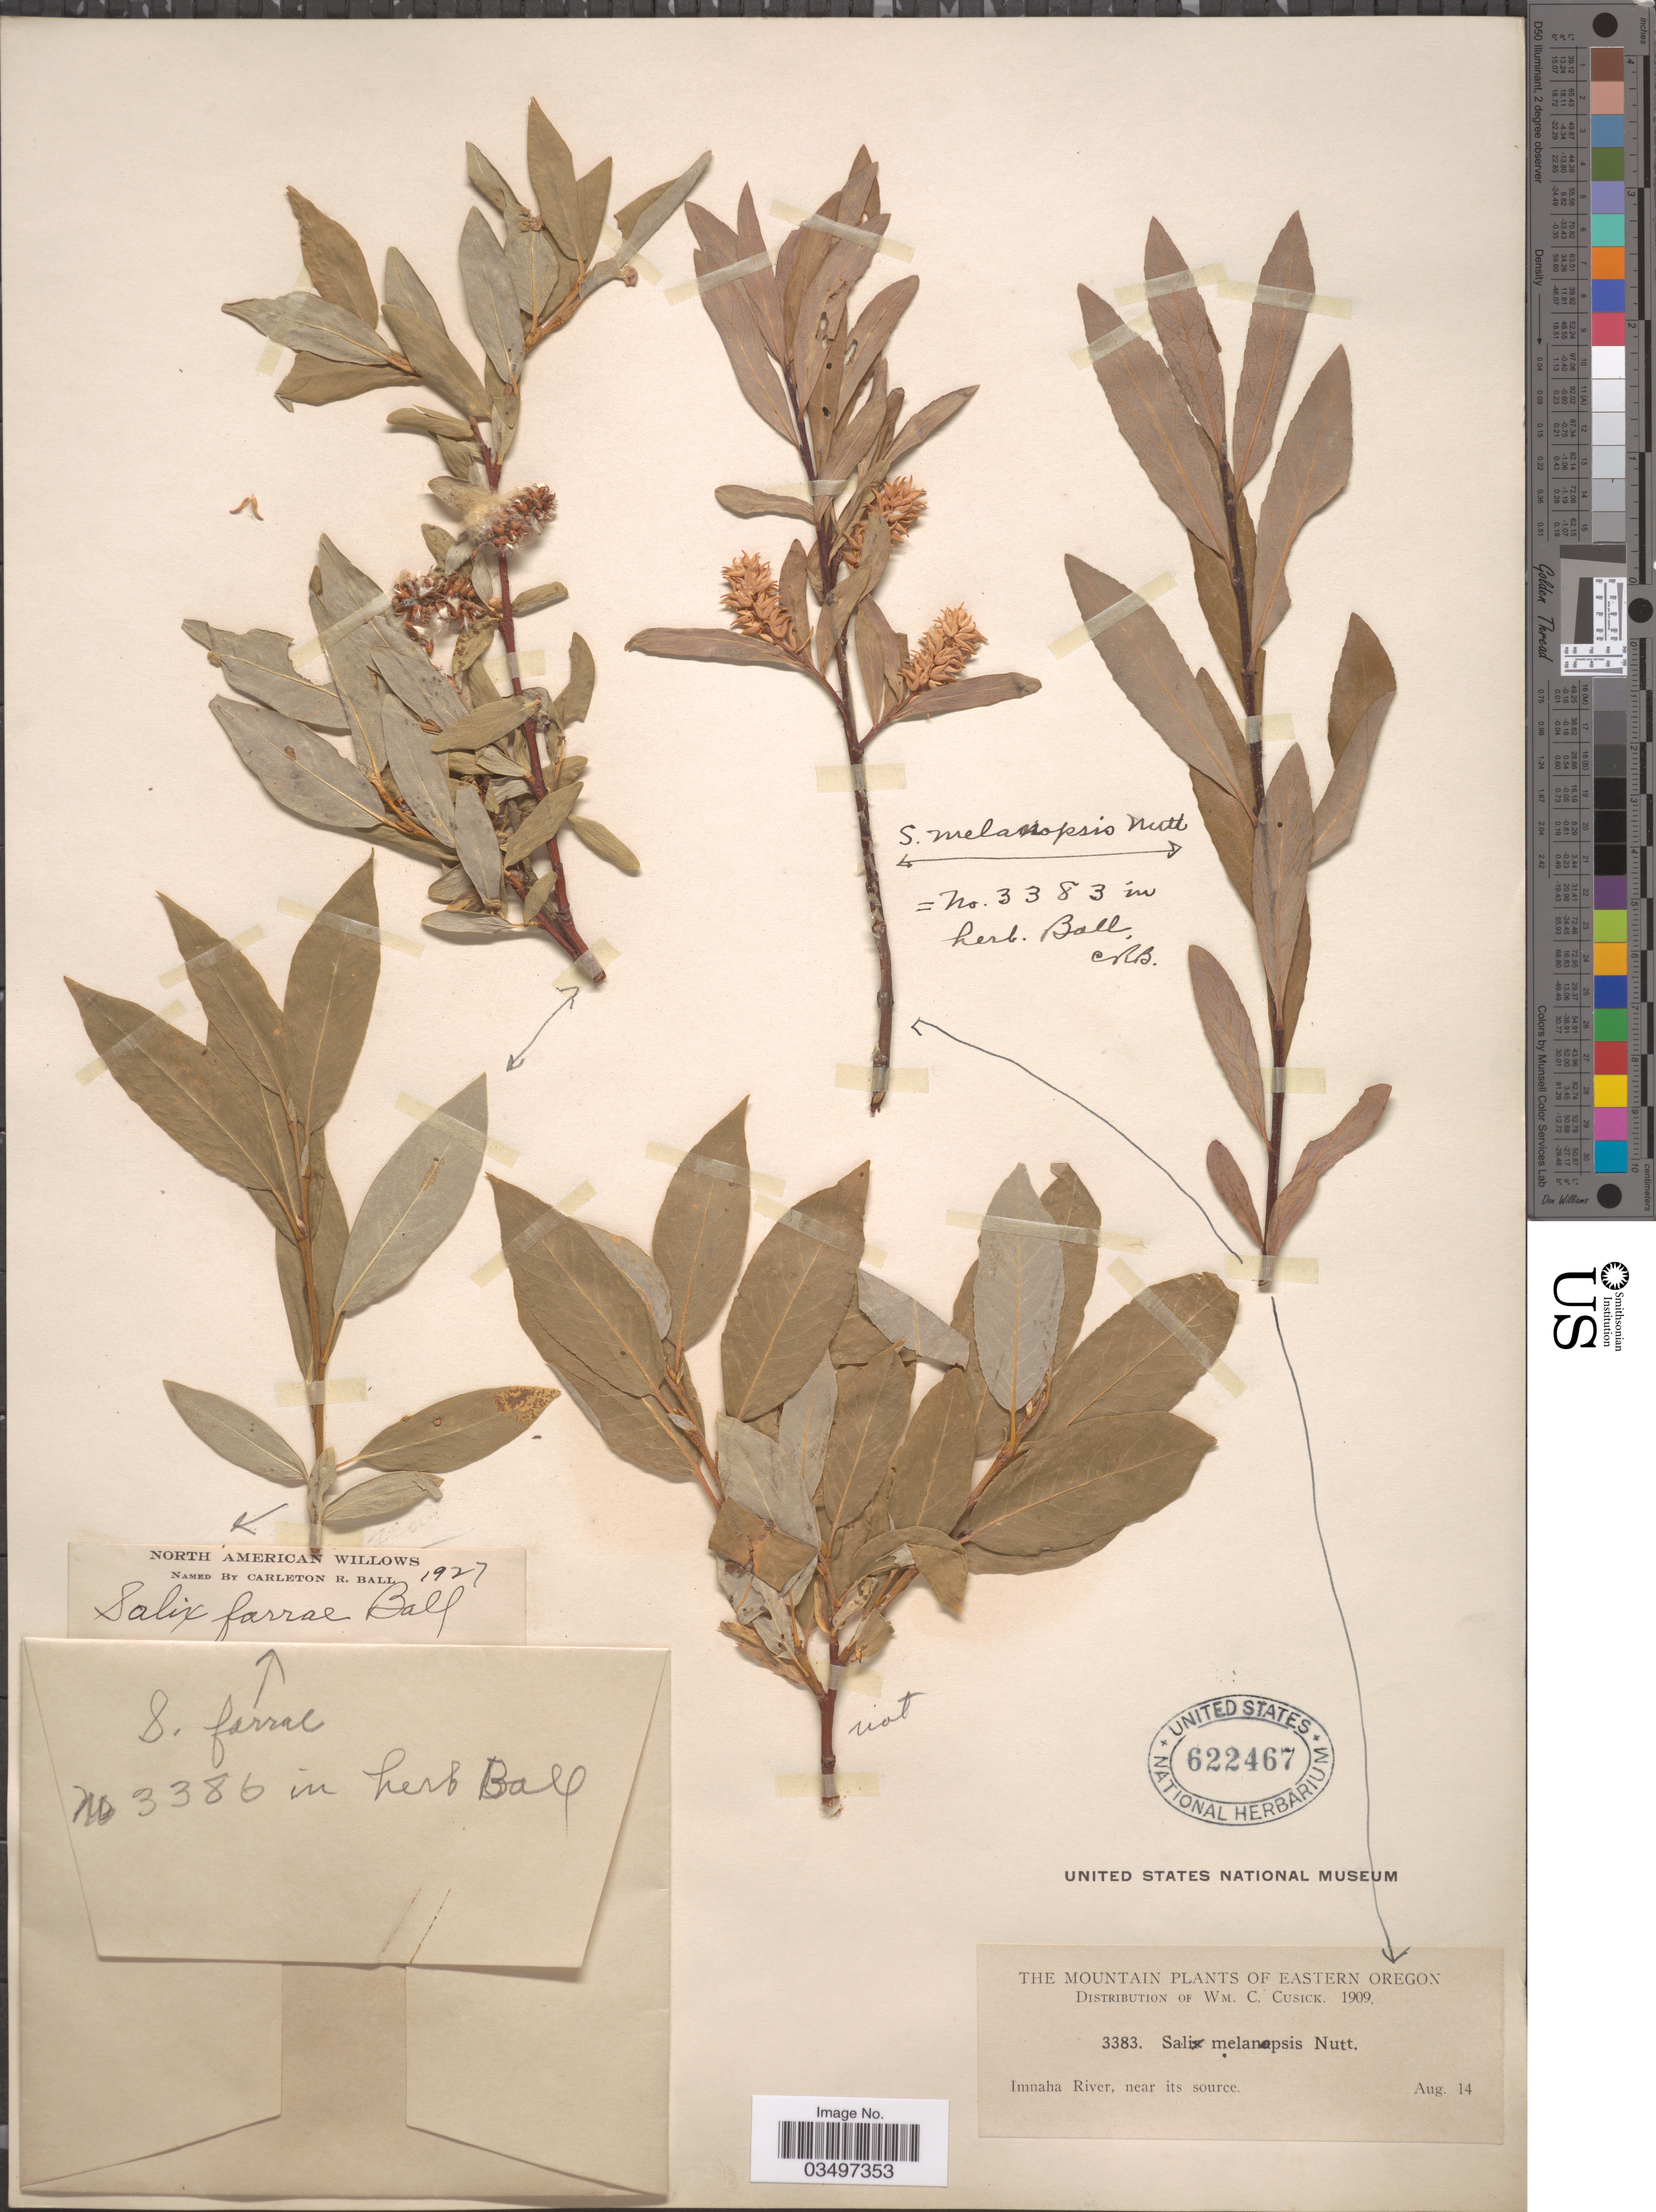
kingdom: Plantae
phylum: Tracheophyta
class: Magnoliopsida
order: Malpighiales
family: Salicaceae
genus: Salix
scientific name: Salix farrae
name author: C.R. Ball in Standl.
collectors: W. C. Cusick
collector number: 3383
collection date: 1909-08-14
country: United States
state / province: Oregon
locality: Eastern Oregon. Imnaha River, near its source.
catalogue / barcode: US 622467